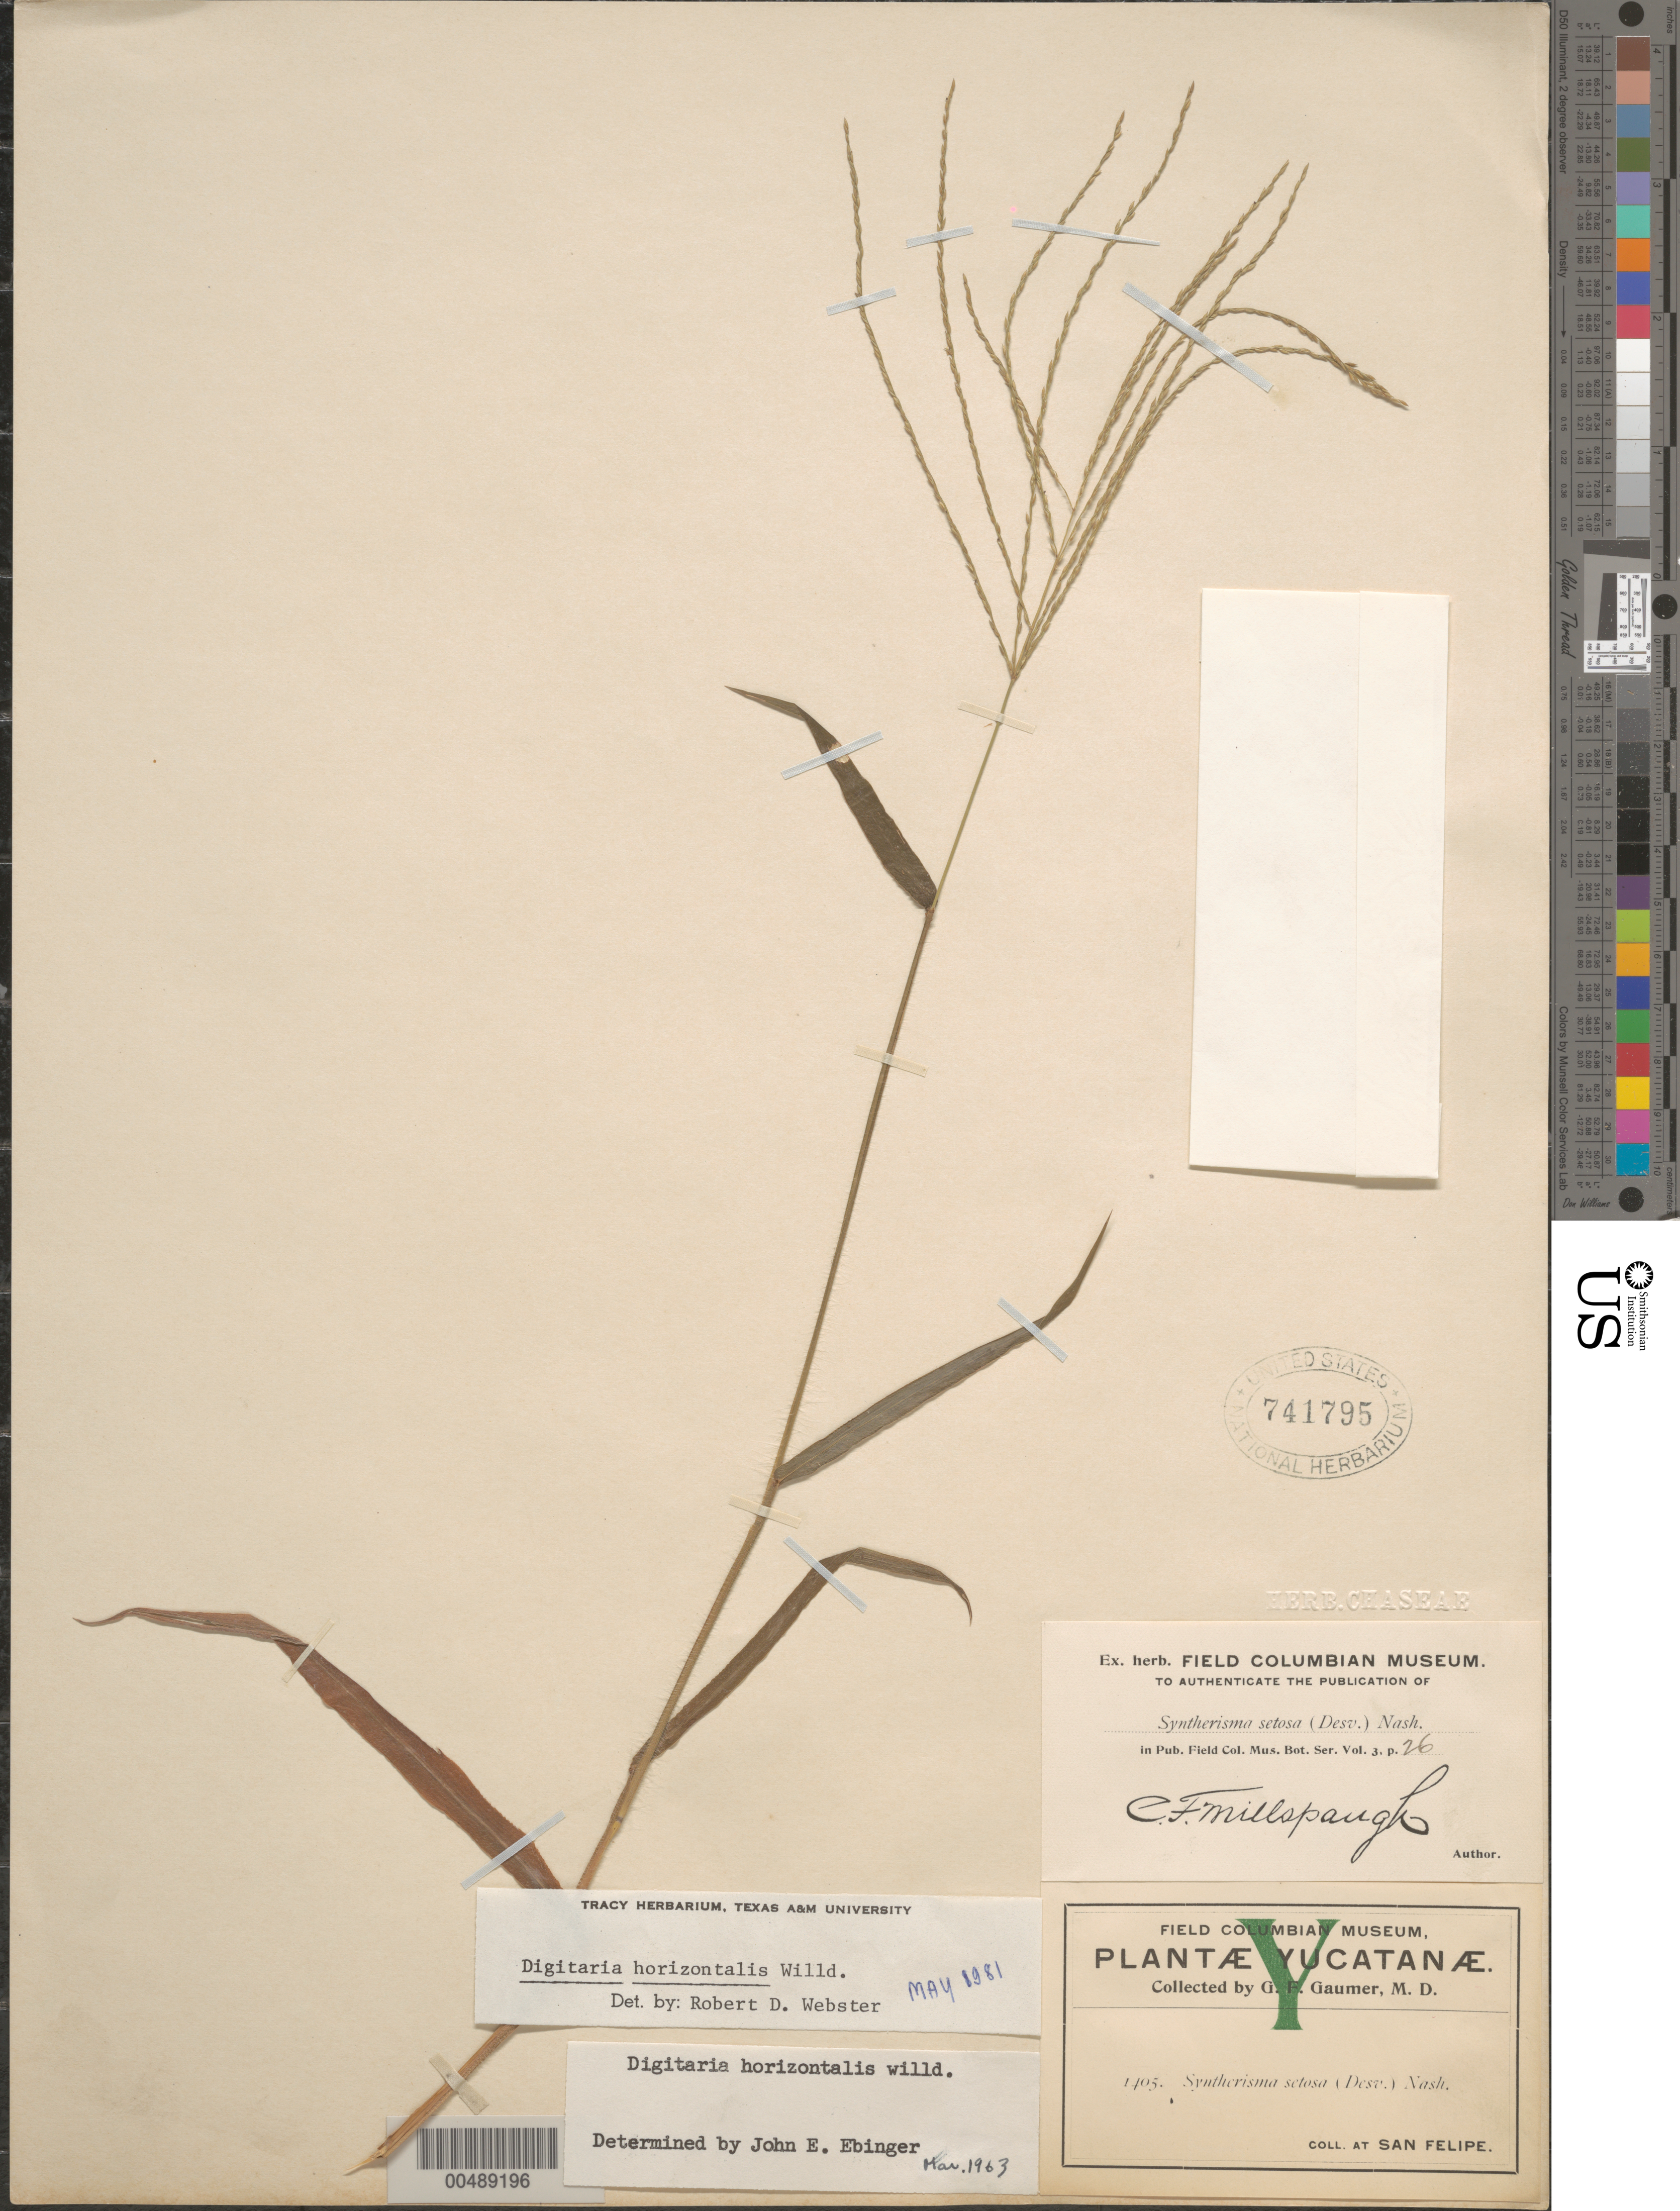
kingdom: Plantae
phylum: Tracheophyta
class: Liliopsida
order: Poales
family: Poaceae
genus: Digitaria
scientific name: Digitaria horizontalis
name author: Willd.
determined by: Webster, Robert D.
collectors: G. F. Gaumer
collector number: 1405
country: Mexico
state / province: Yucatan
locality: San Felipe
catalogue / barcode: US 741795